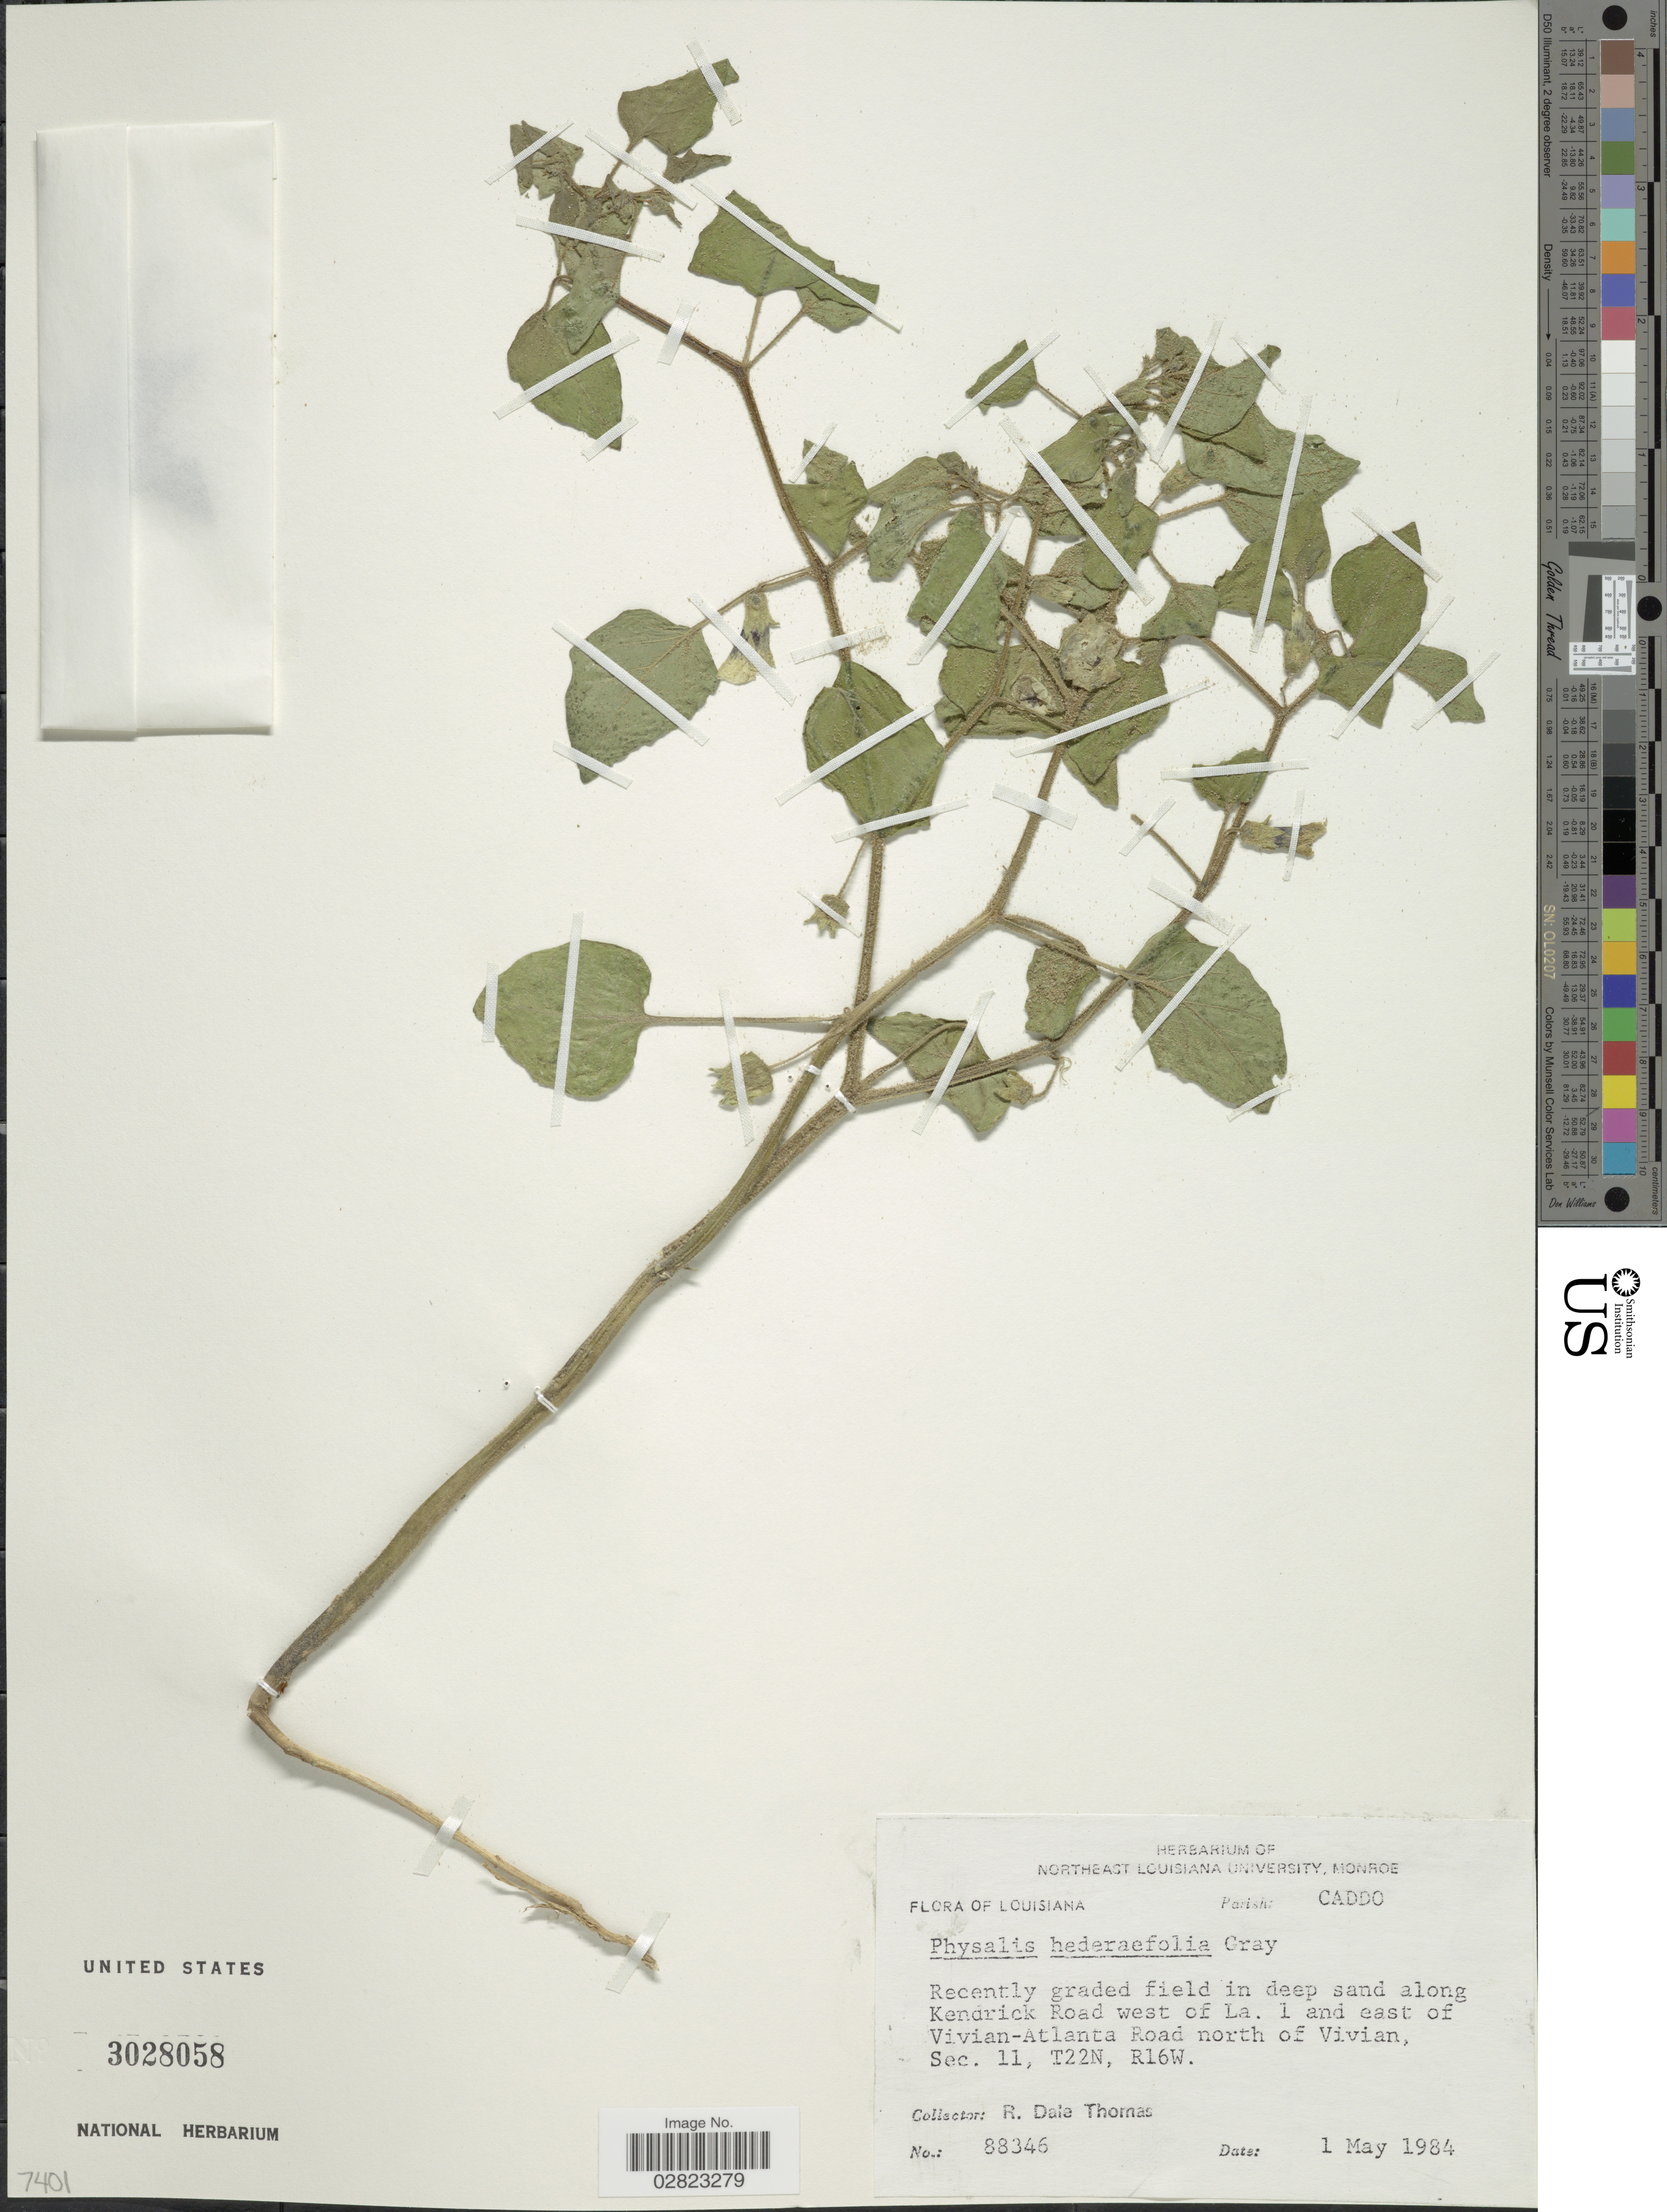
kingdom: Plantae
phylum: Tracheophyta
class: Magnoliopsida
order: Solanales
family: Solanaceae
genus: Physalis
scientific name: Physalis hederifolia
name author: A. Gray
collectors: R. Thomas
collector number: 88346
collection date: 1984-05-01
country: United States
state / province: Louisiana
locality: Parish: Caddo. Recently graded field in deep sand along Kendrick Road west of La. 1 and east of Vivian-Atlanta Road north of Vivian, Sec. 11, T22N, R16W.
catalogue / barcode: US 3028058